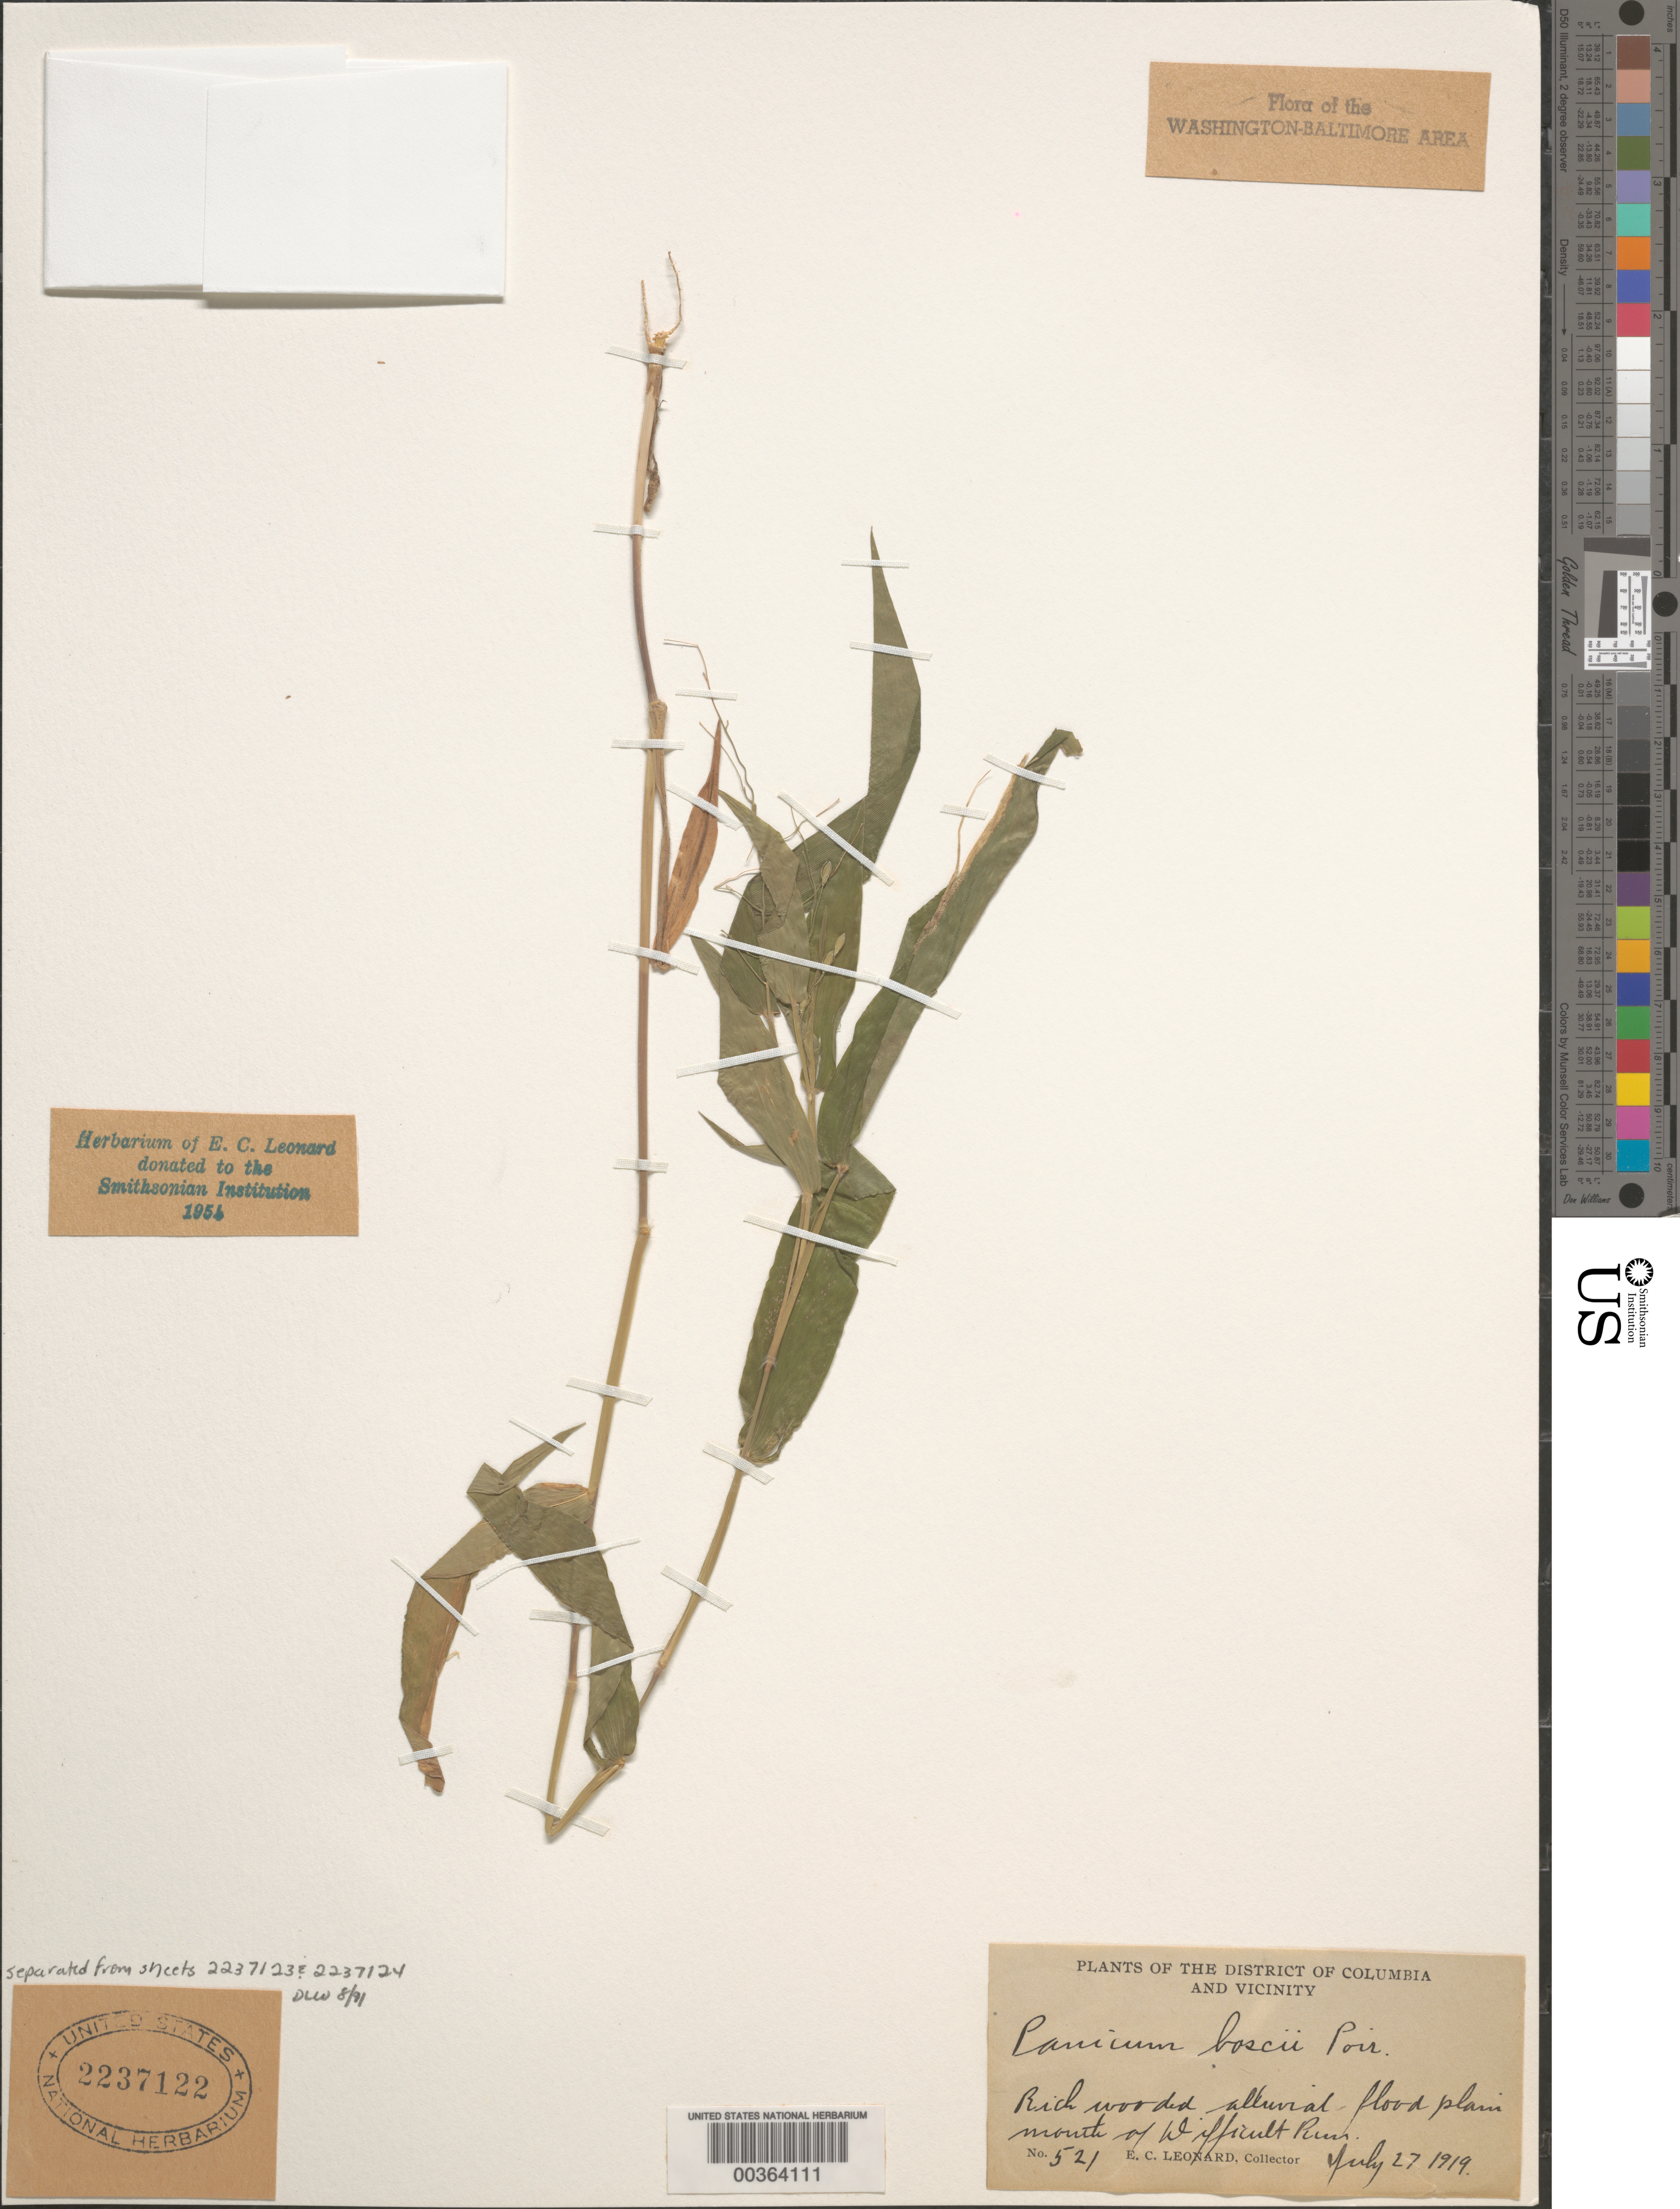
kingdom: Plantae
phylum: Tracheophyta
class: Liliopsida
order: Poales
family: Poaceae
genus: Dichanthelium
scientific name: Dichanthelium boscii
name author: (Poir.) Gould & C.A. Clark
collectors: E. C. Leonard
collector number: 521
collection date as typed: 27 Jul 1919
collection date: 1919-07-27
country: United States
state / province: Virginia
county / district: Fairfax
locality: Mouth of Difficult Run C. and O. Canal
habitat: Rich wooded alluvial flood plain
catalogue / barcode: US 2237122